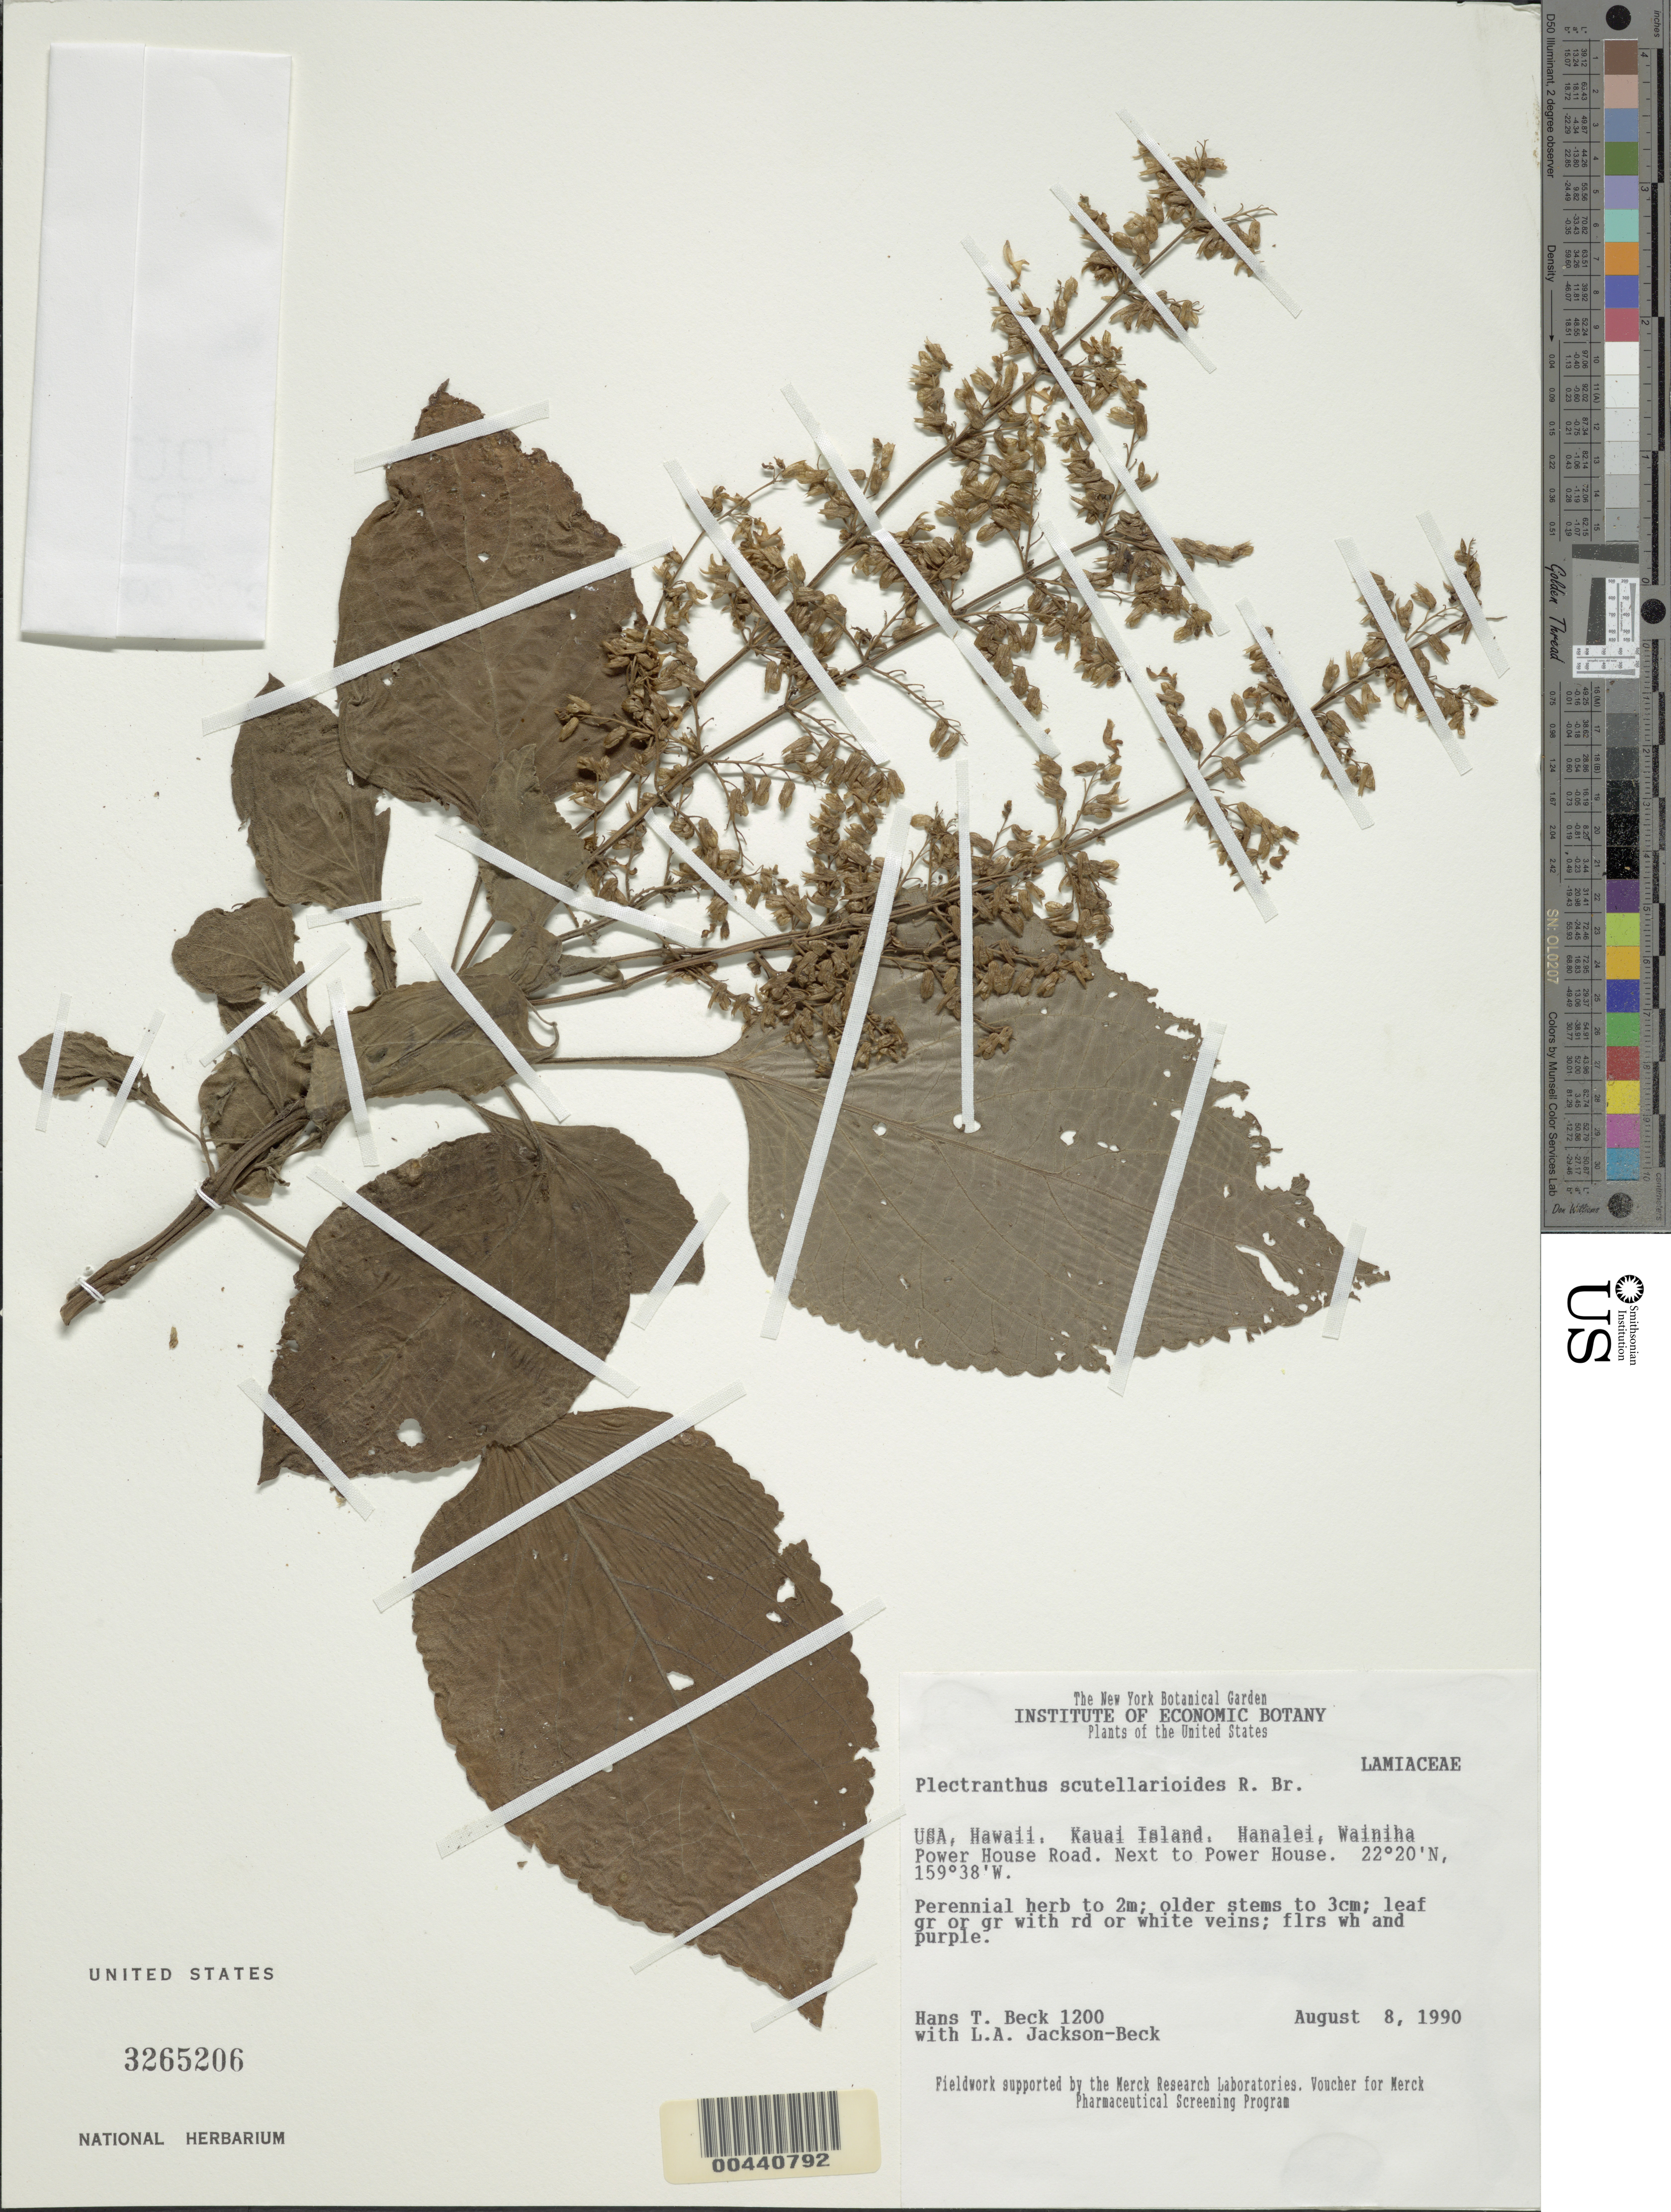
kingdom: Plantae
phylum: Tracheophyta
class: Magnoliopsida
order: Lamiales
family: Lamiaceae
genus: Coleus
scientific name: Coleus scutellarioides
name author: (L.) Benth.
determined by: Wagner, W. L., (BOT), Smithsonian Institution - National Museum of Natural History (UNITED STATES)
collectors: H. T. Beck & L. Jackson-Beck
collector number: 1200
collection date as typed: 8 Aug 1990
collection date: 1990-08-08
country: United States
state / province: Hawaii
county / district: Kauai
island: Kaua'i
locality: Hanalei, Wainiha Power House Road. Next to Power House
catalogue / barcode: US 3265206